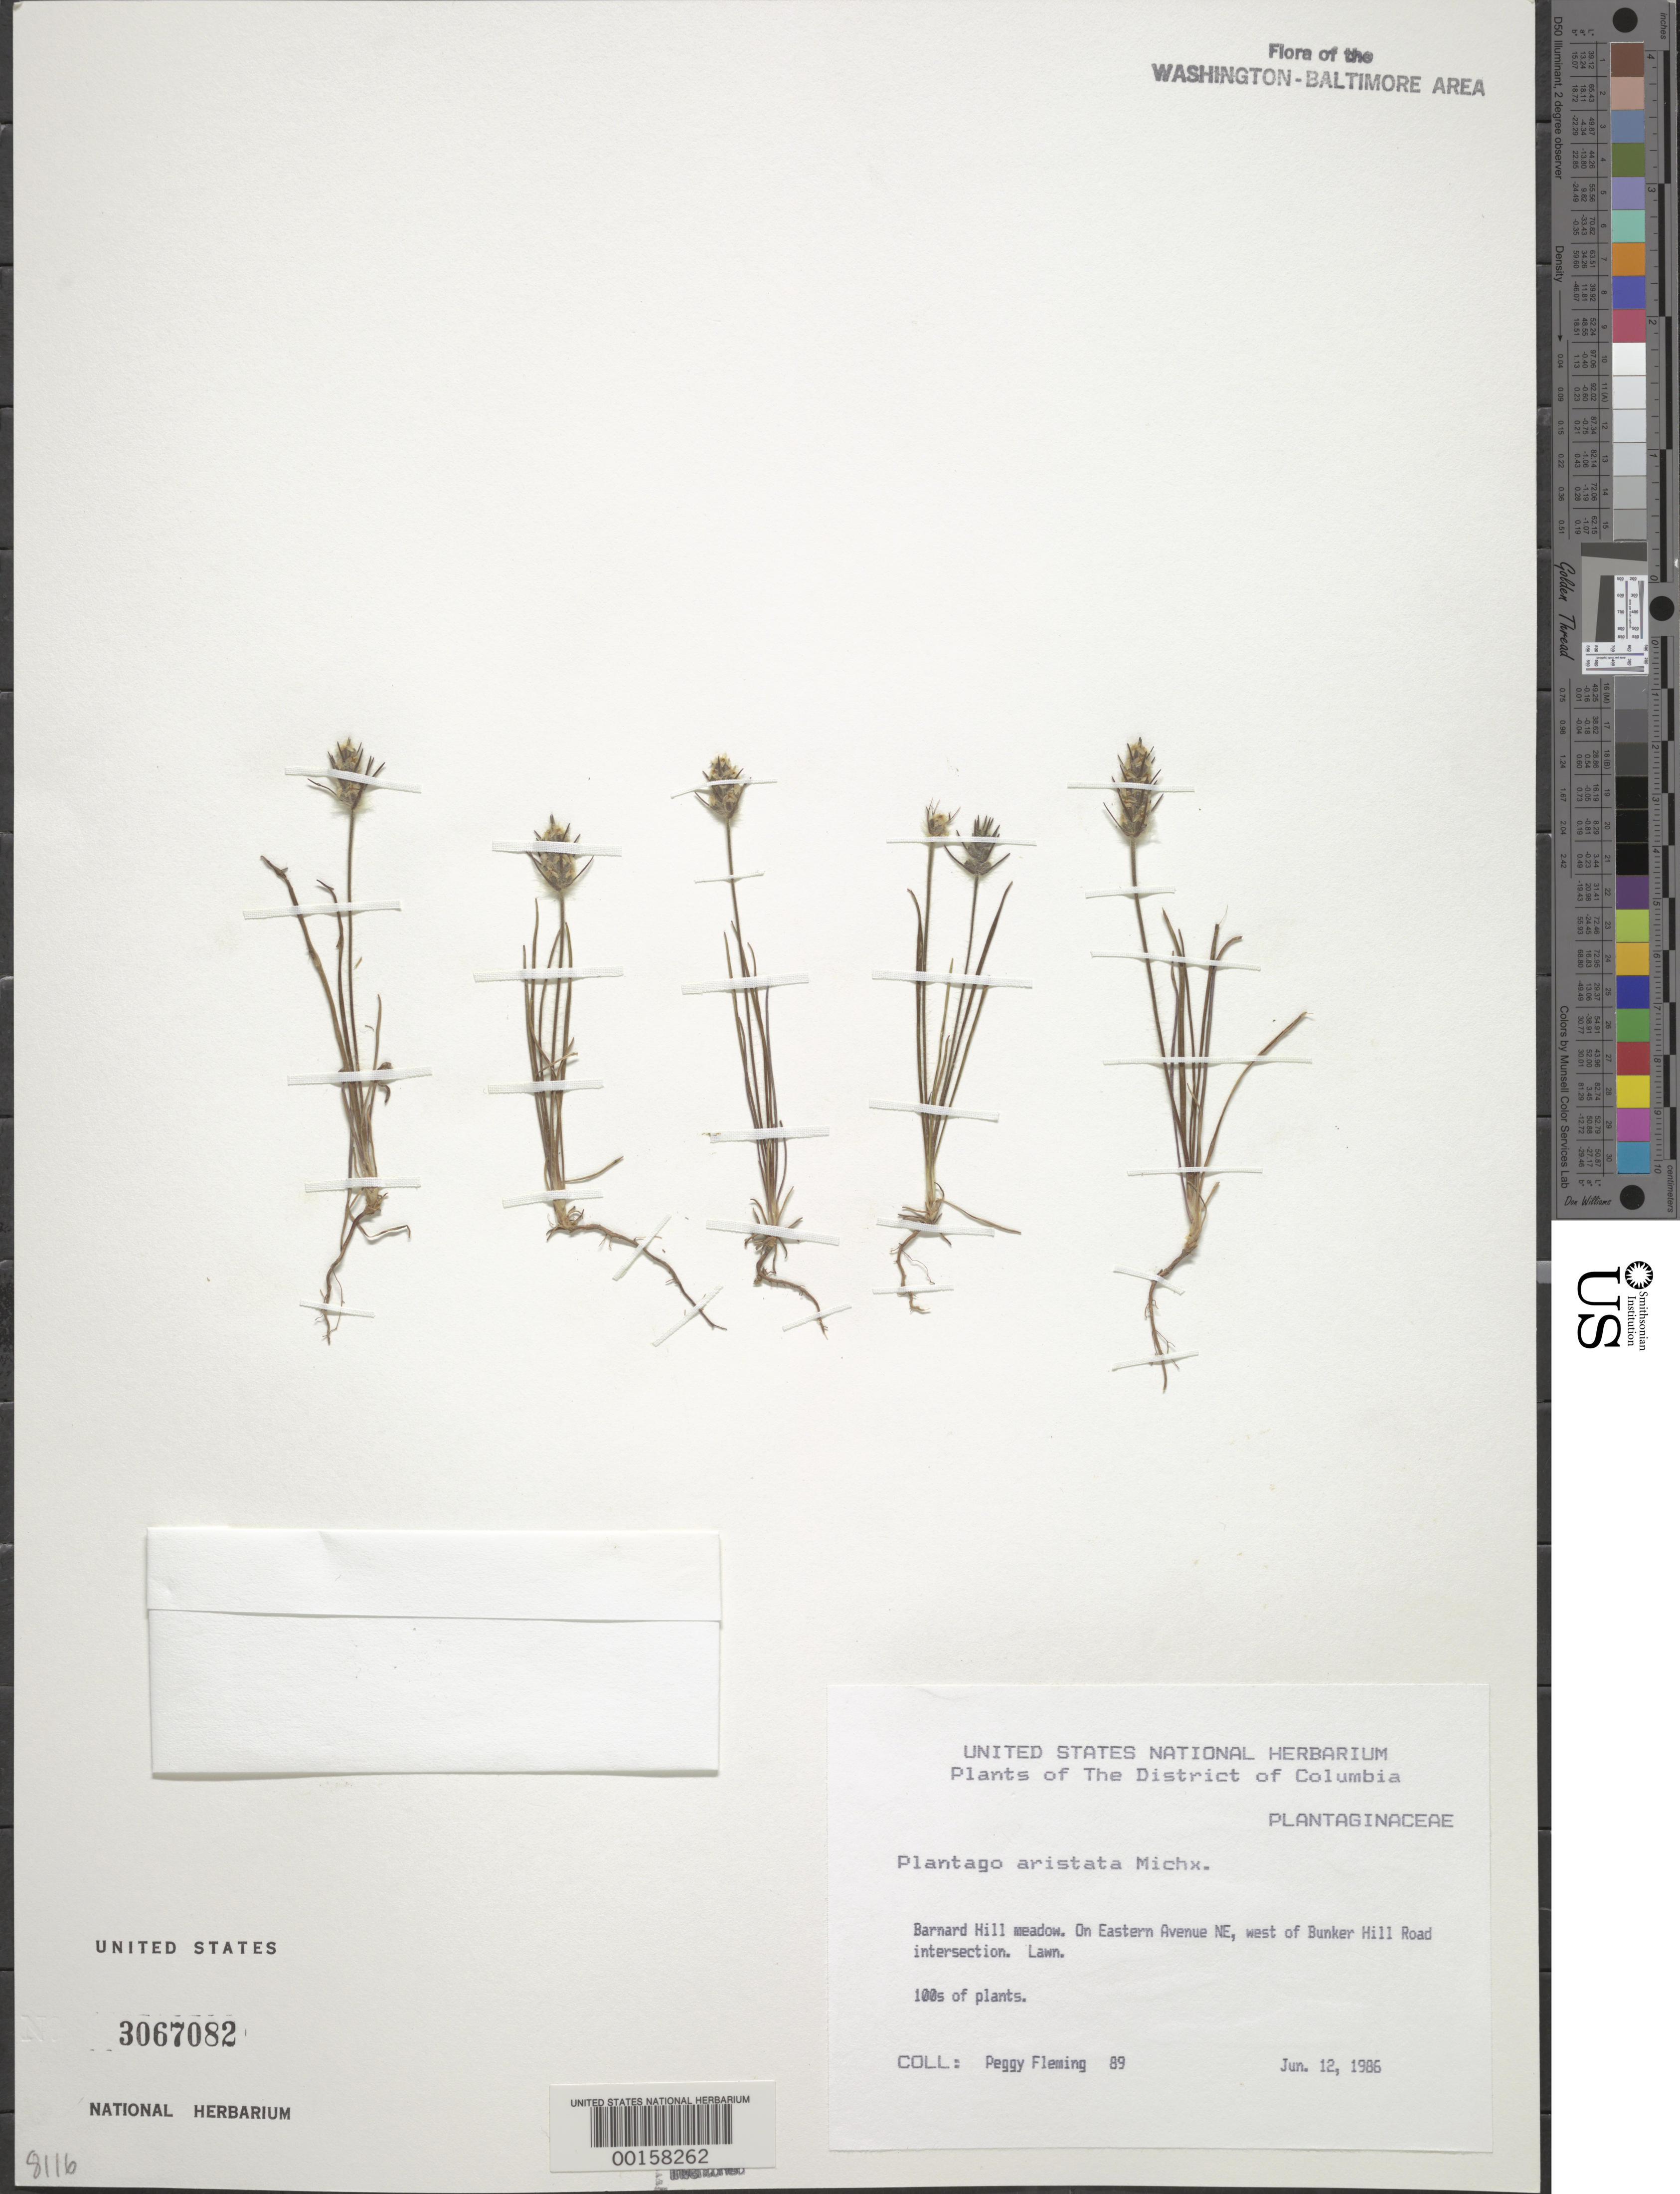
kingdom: Plantae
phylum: Tracheophyta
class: Magnoliopsida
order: Lamiales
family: Plantaginaceae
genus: Plantago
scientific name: Plantago aristata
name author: Michx.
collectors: P. Fleming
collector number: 89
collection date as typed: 12 Jun 1986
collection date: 1986-06-12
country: United States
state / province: District of Columbia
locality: Road Intersection.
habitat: Lawn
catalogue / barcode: US 3067082